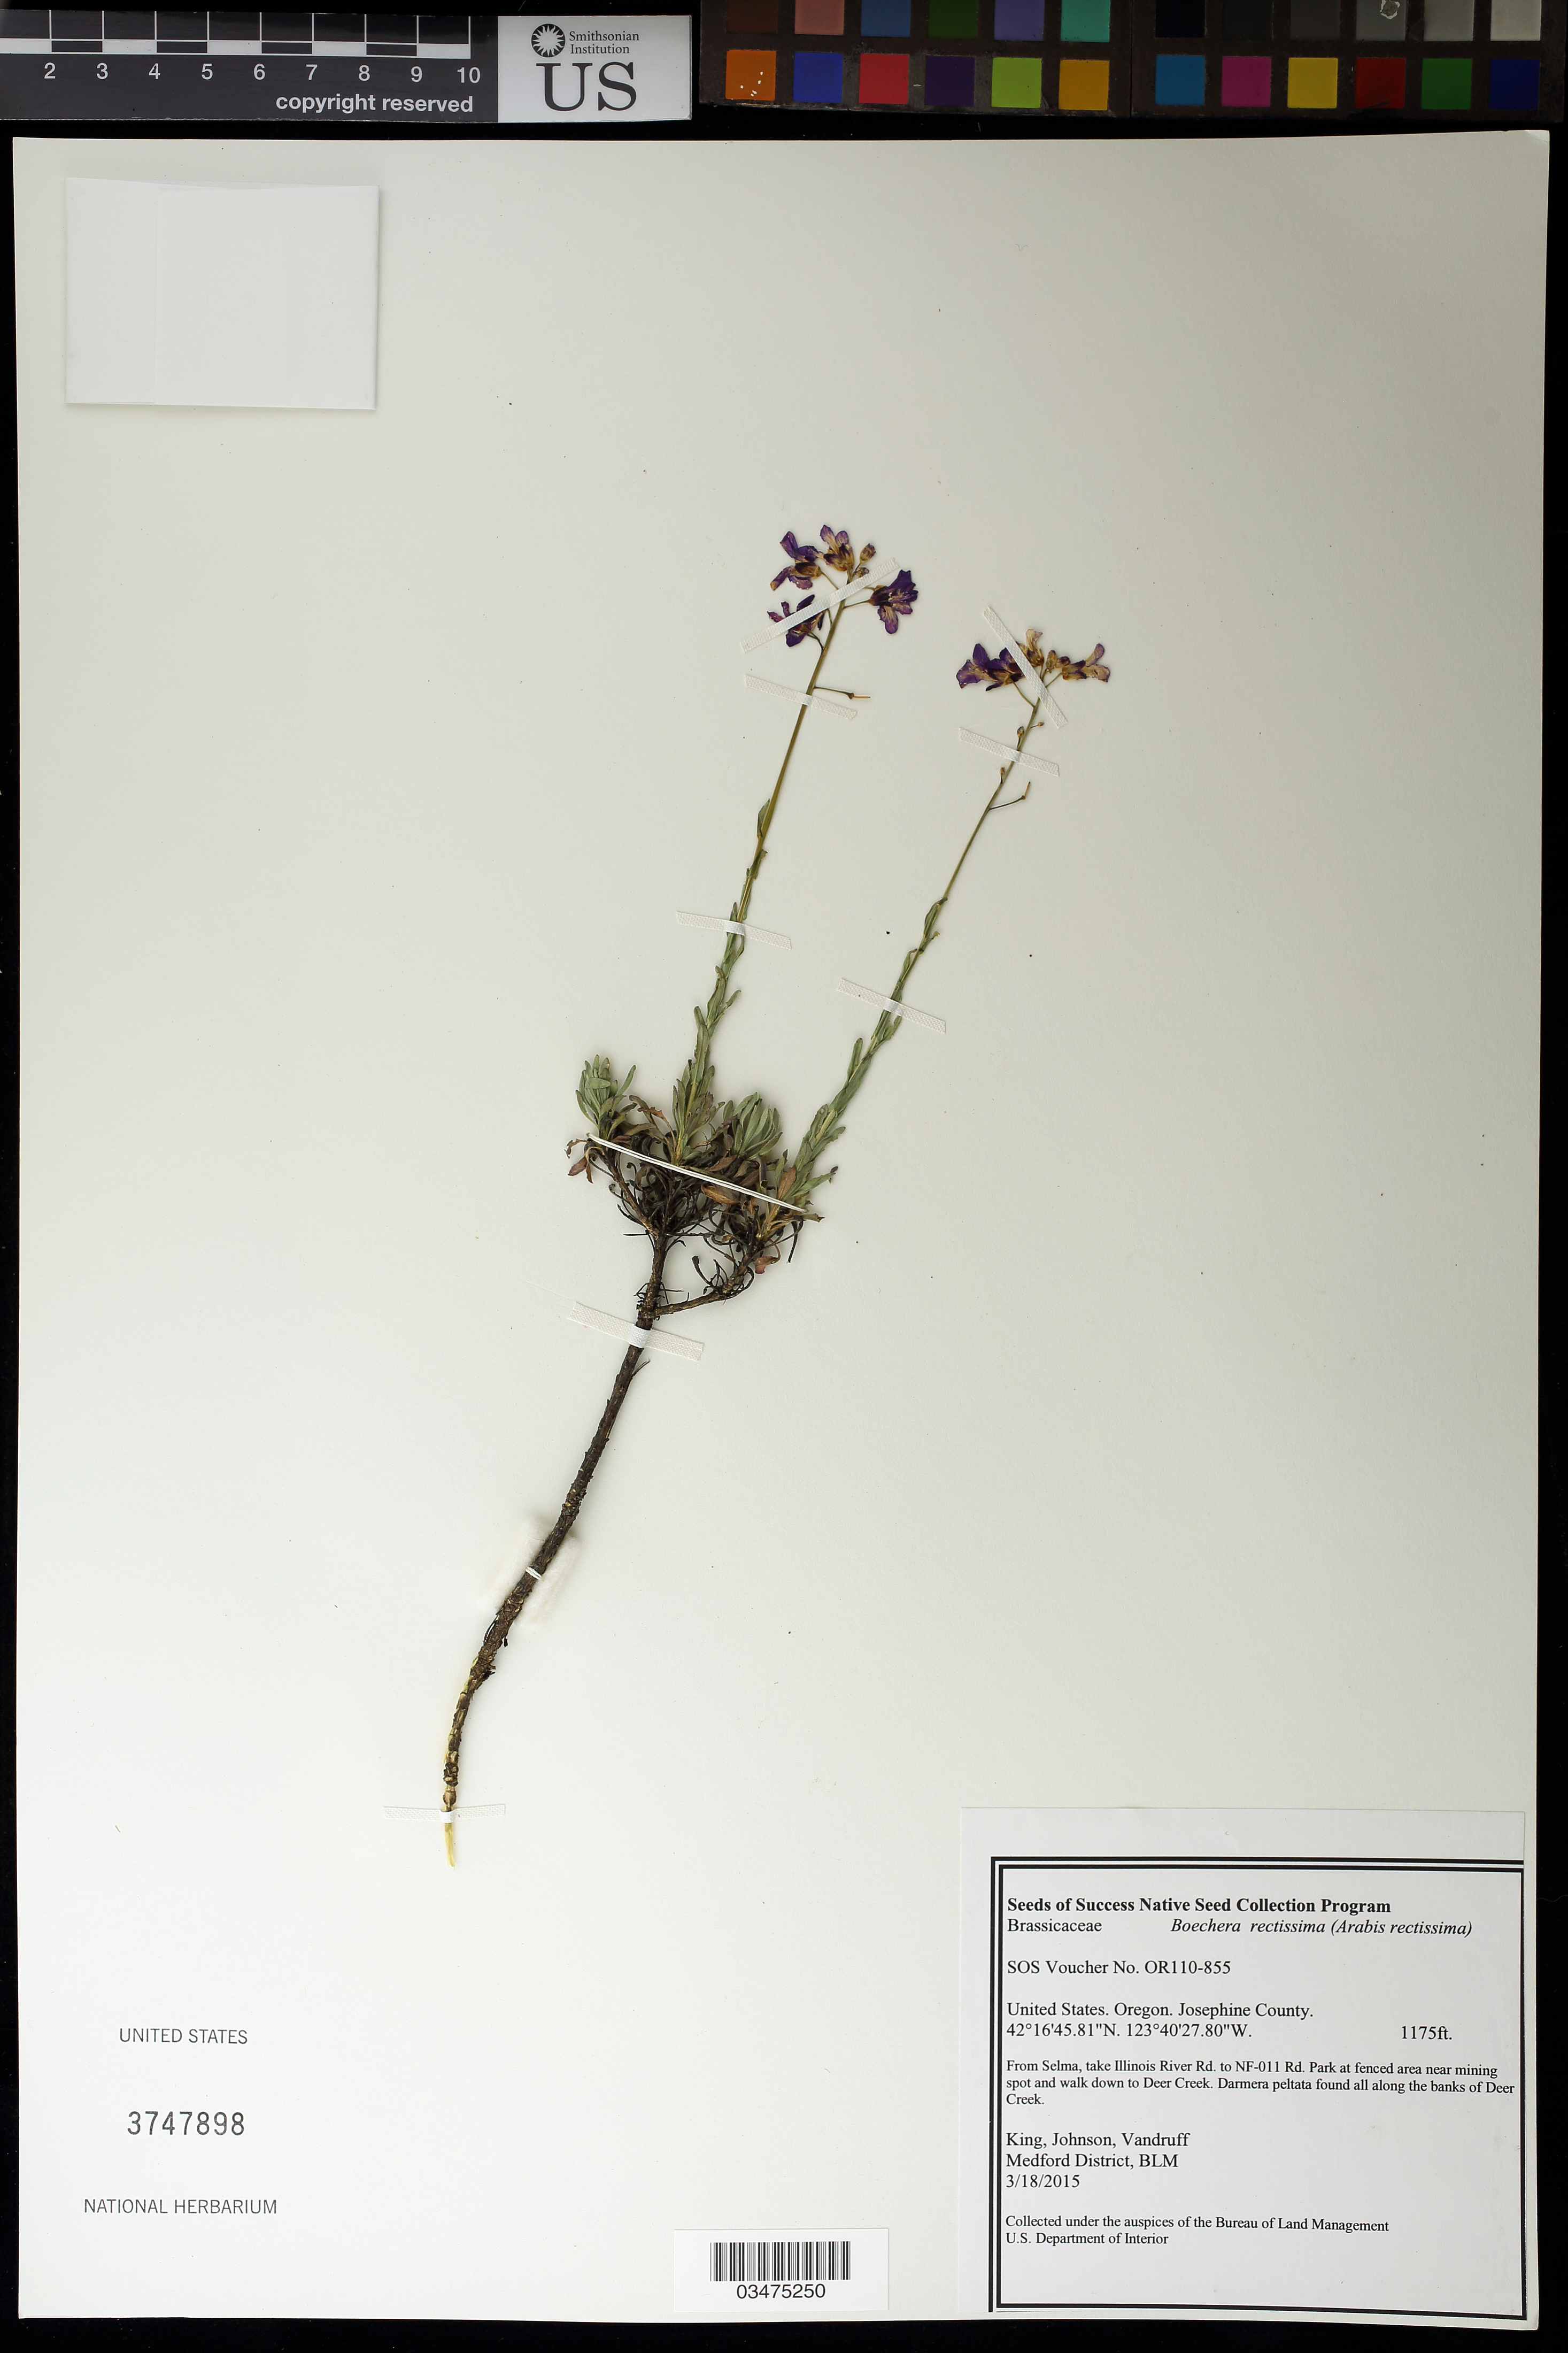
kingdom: Plantae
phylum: Tracheophyta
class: Magnoliopsida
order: Brassicales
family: Brassicaceae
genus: Boechera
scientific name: Boechera rectissima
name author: (Greene) Al-Shehbaz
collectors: King, --, -- Johnson & -. Vandruff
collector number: OR110-855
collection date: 2015-03-18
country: United States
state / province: Oregon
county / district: Josephine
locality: Along the bank of Deer Creek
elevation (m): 358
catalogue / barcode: US 3747898